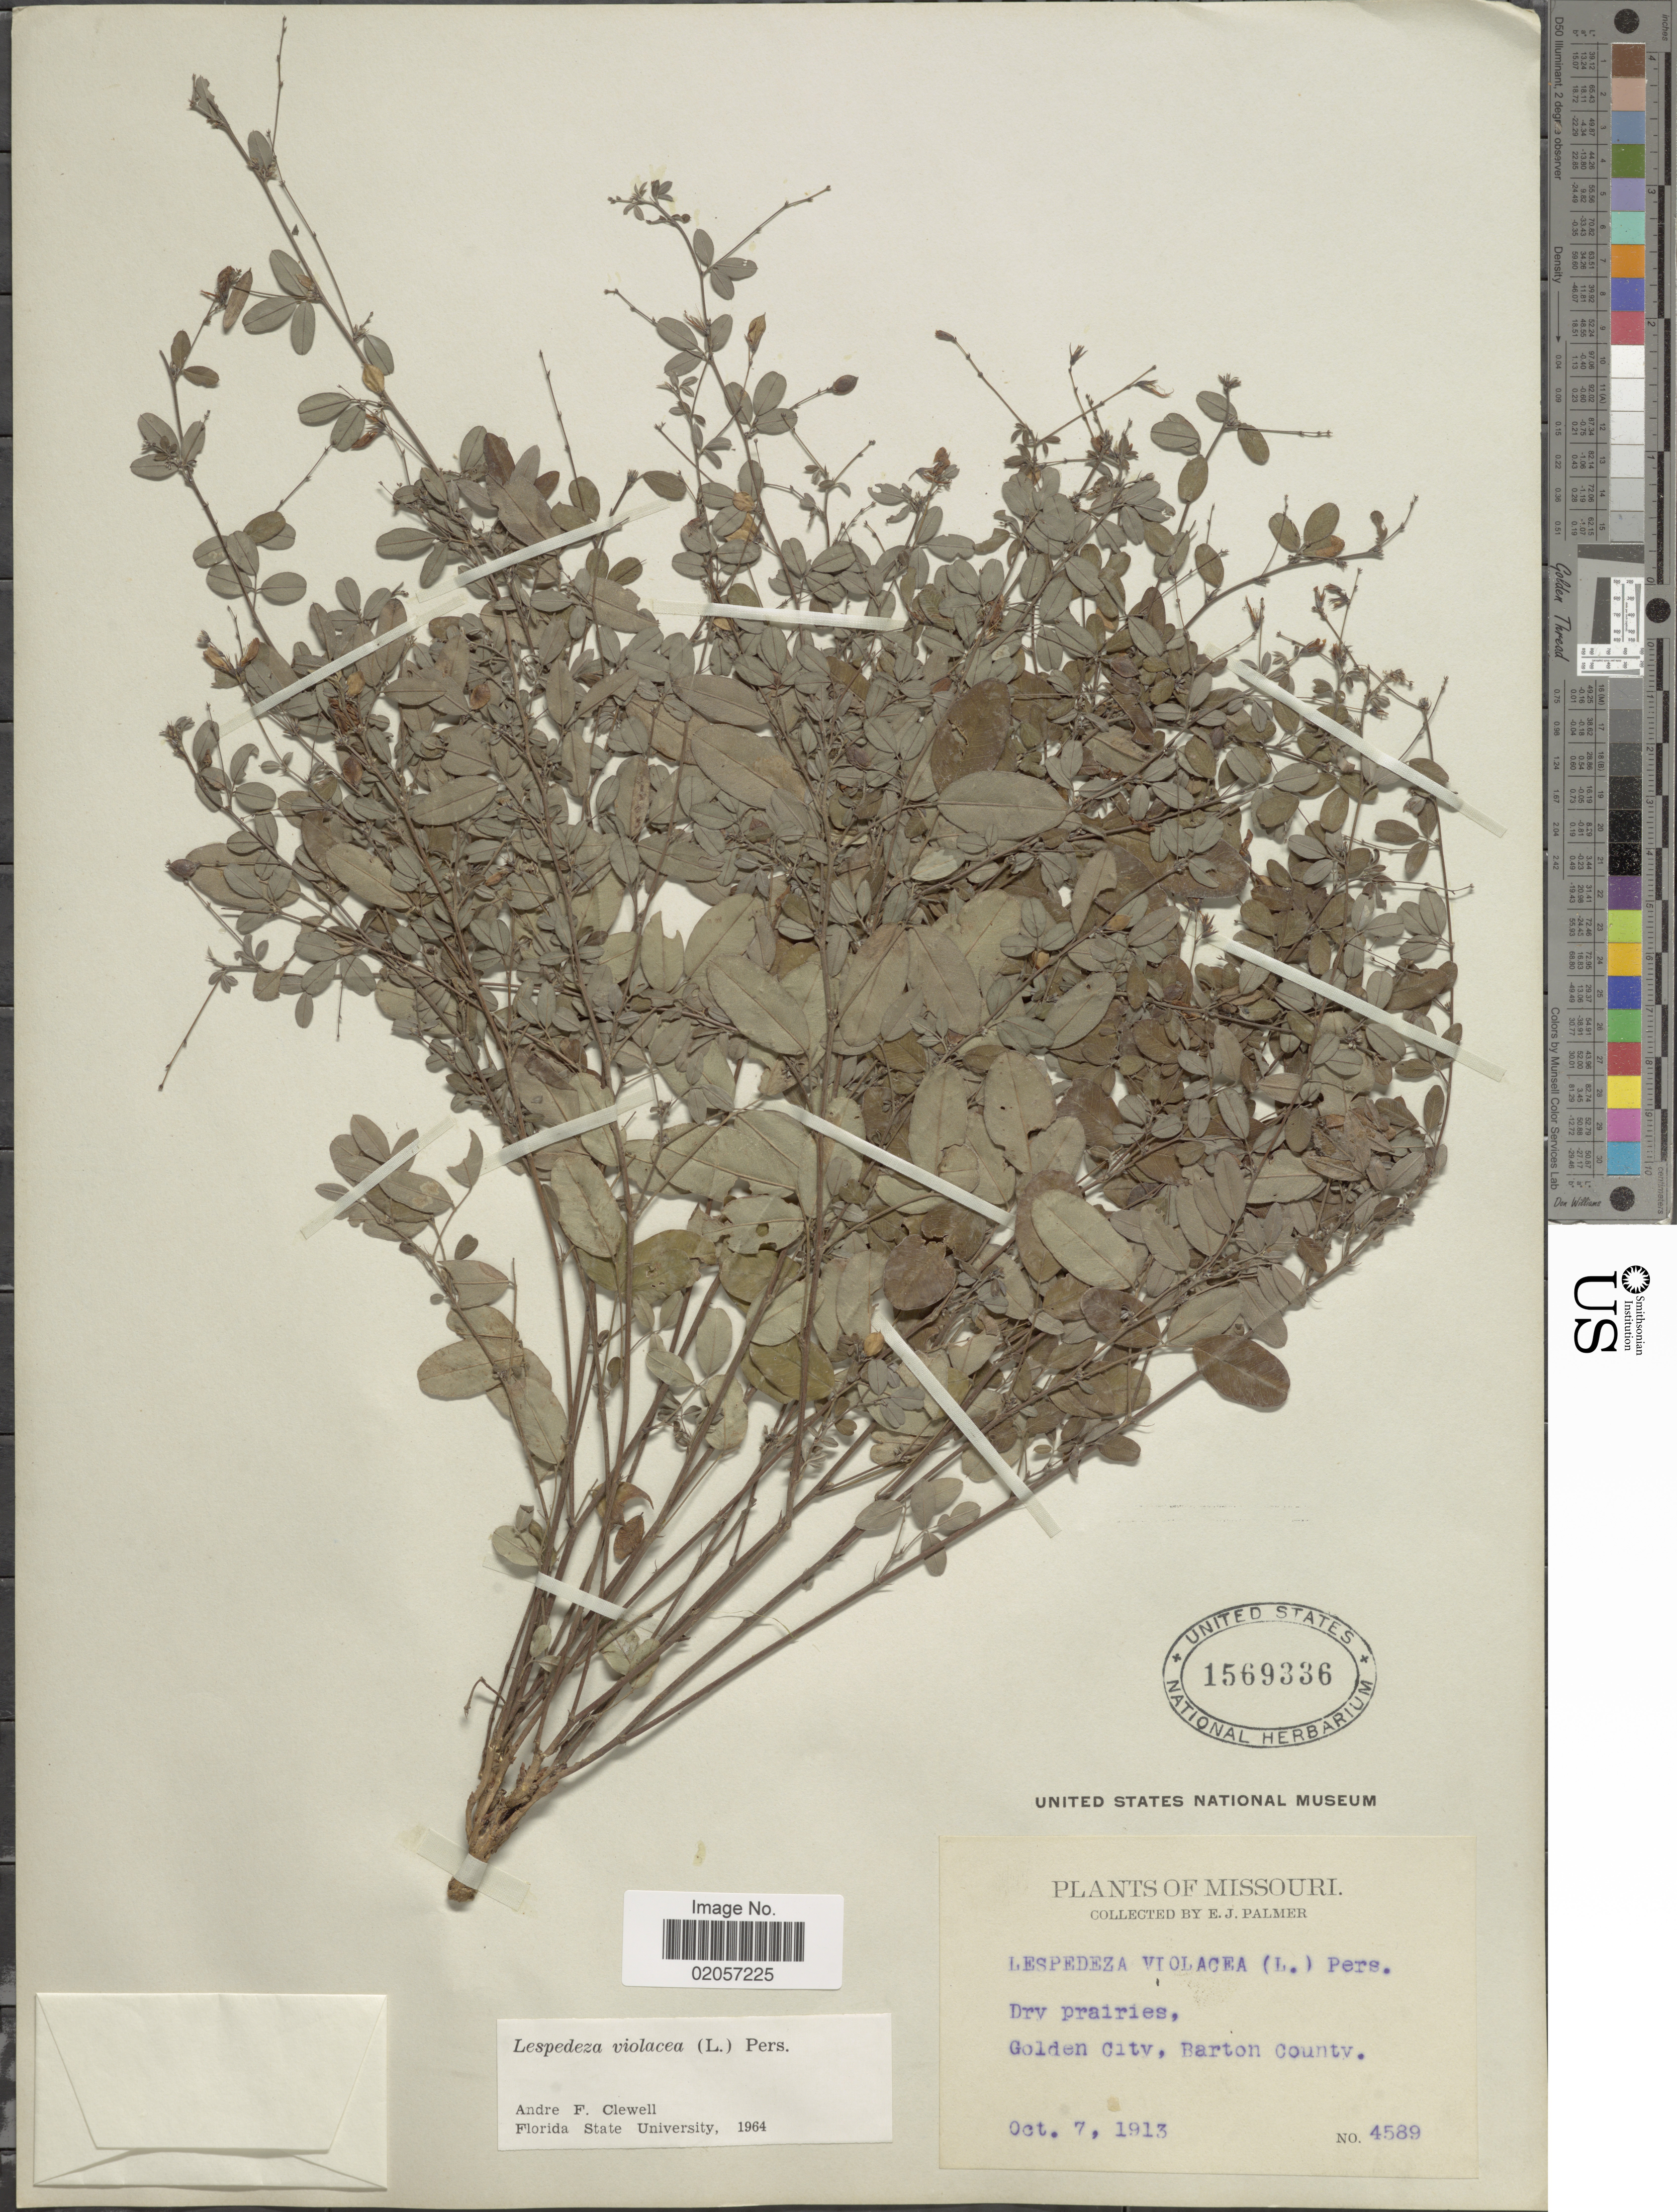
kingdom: Plantae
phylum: Tracheophyta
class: Magnoliopsida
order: Fabales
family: Fabaceae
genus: Lespedeza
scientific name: Lespedeza violacea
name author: (L.) Pers.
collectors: E. J. Palmer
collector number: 4589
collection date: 1913-10-07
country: United States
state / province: Missouri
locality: Missouri, Golden City, Barton County.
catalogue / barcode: US 1569336